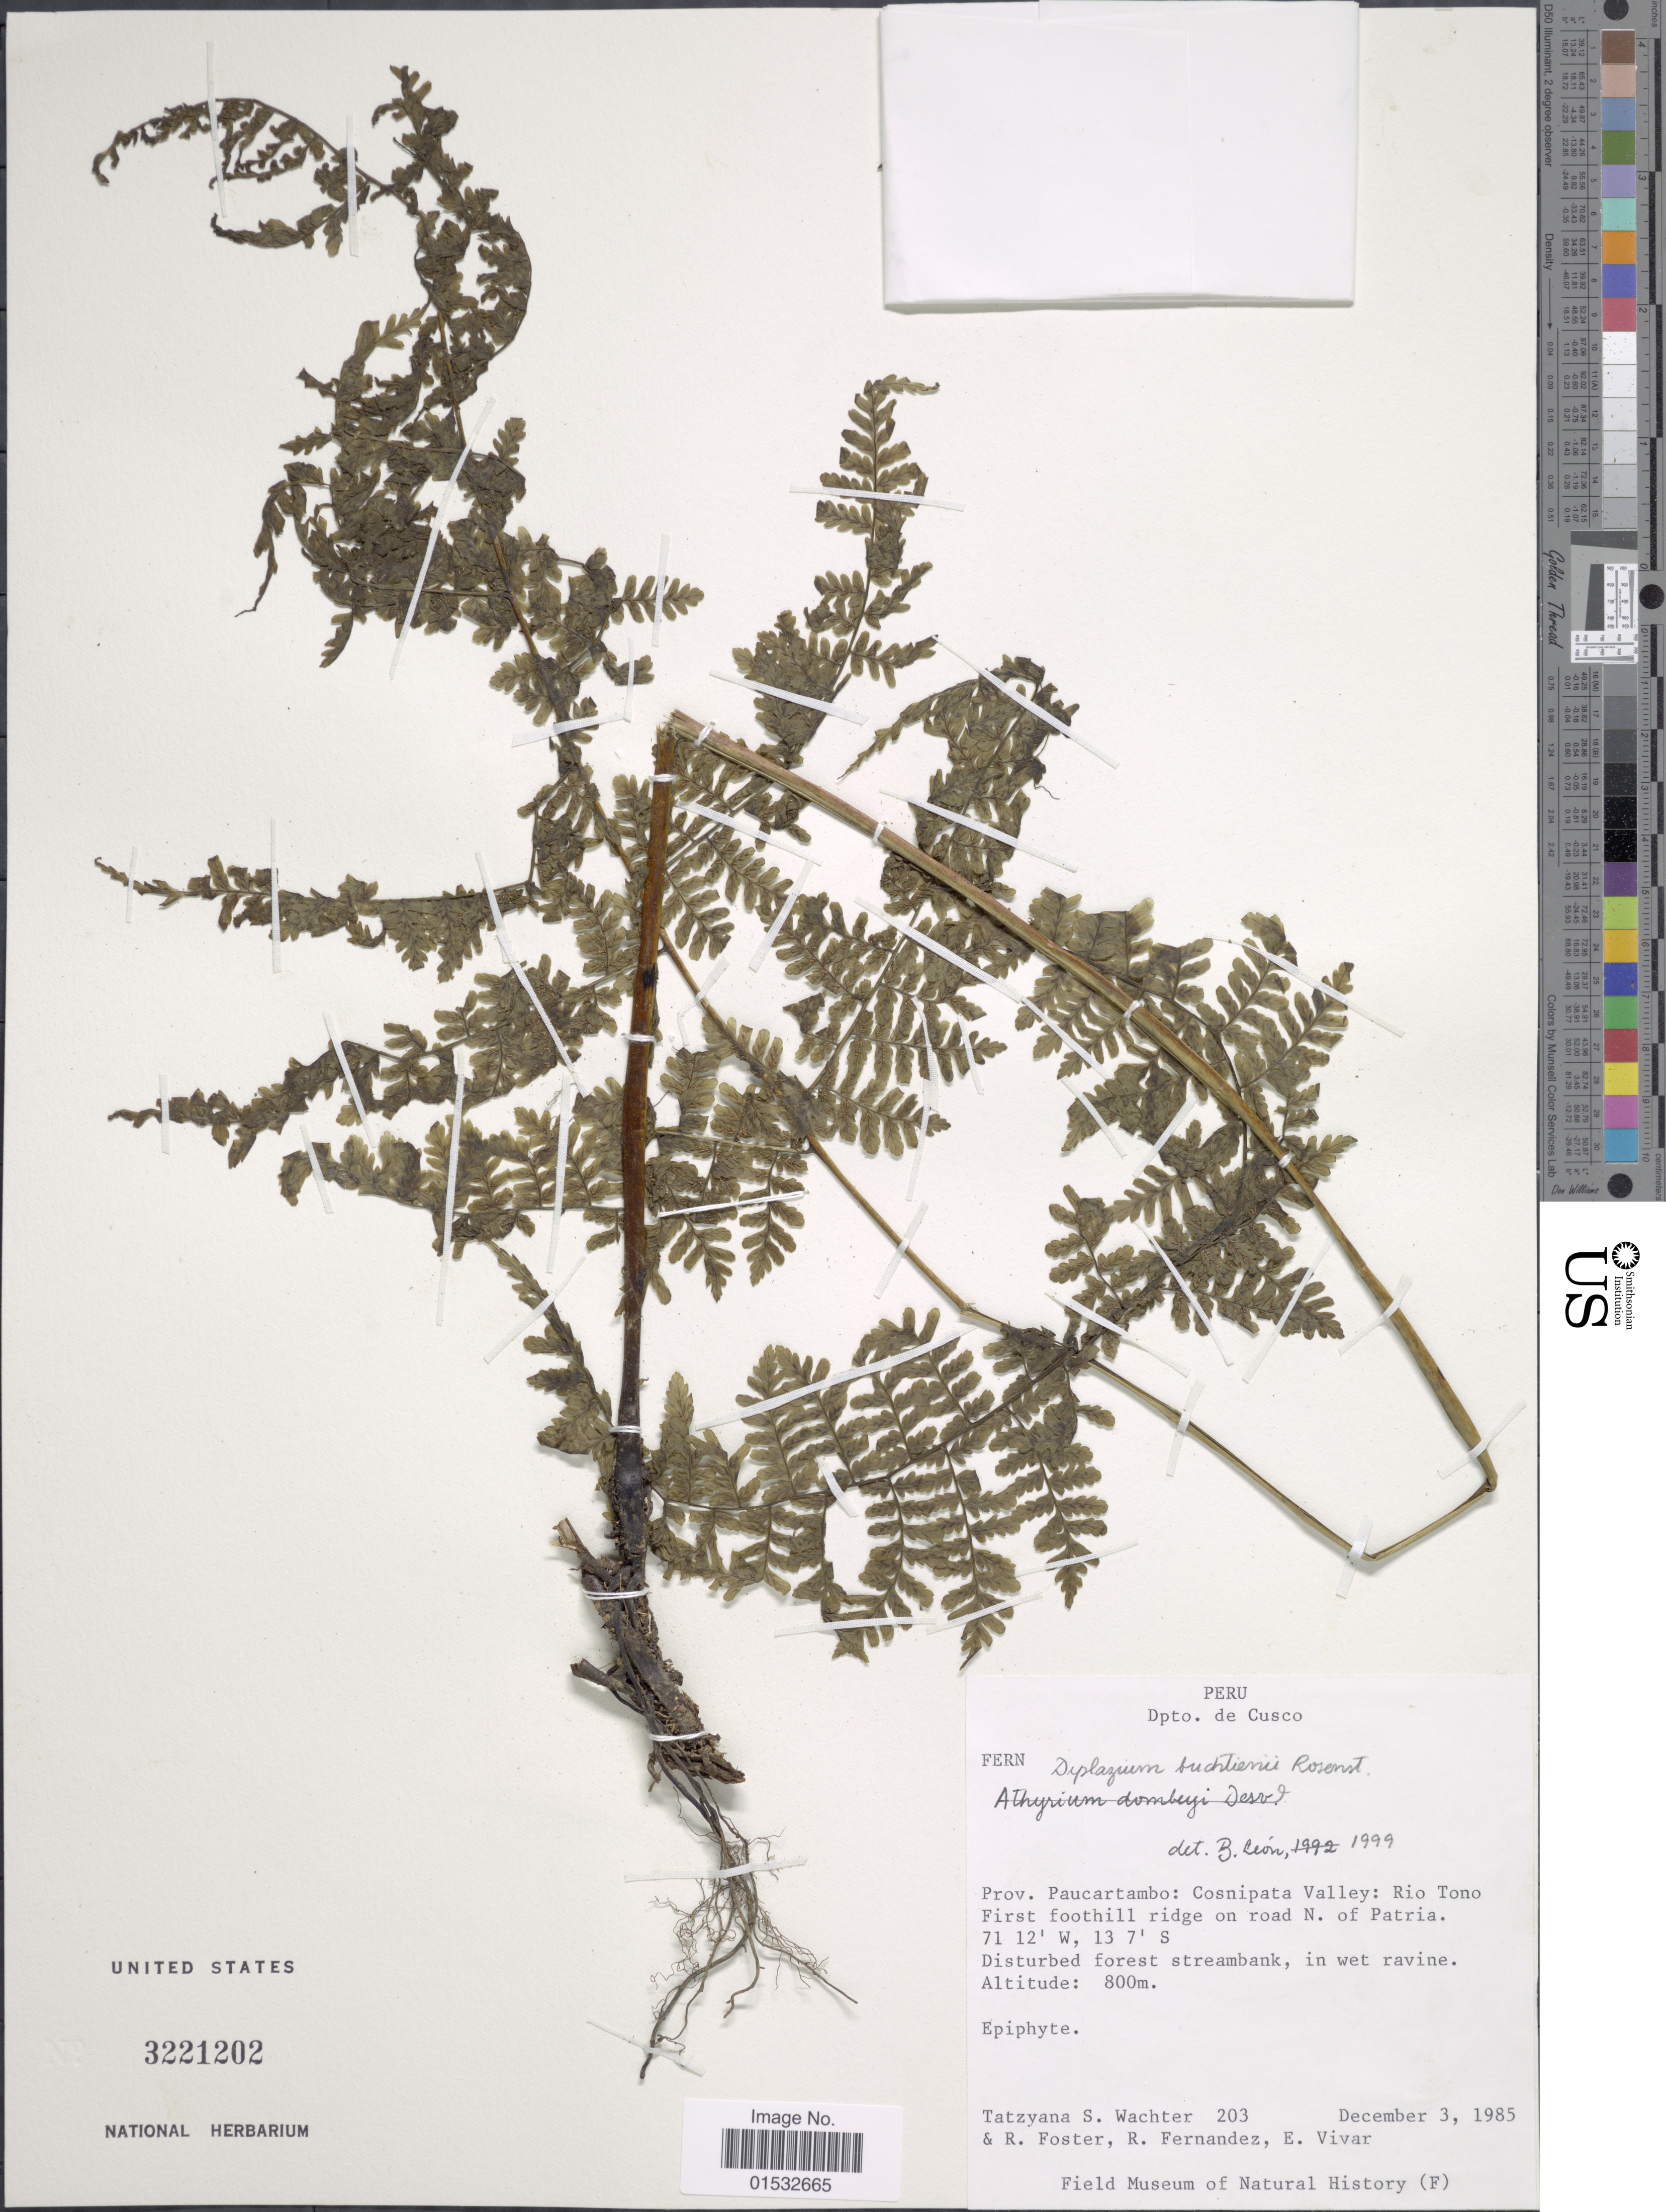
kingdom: Plantae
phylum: Tracheophyta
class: Polypodiopsida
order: Polypodiales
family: Athyriaceae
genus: Diplazium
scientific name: Diplazium buchtienii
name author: Rosenst.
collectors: T. Wachter, R. Foster, R. Fernandez & E. Vivar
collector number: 203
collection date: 1985-12-03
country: Peru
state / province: Cusco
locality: Prov. Paucartambo: Cosnipata Valley: Rio Tono First foothill ridge on road N. of Patria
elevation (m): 800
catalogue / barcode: US 3221202